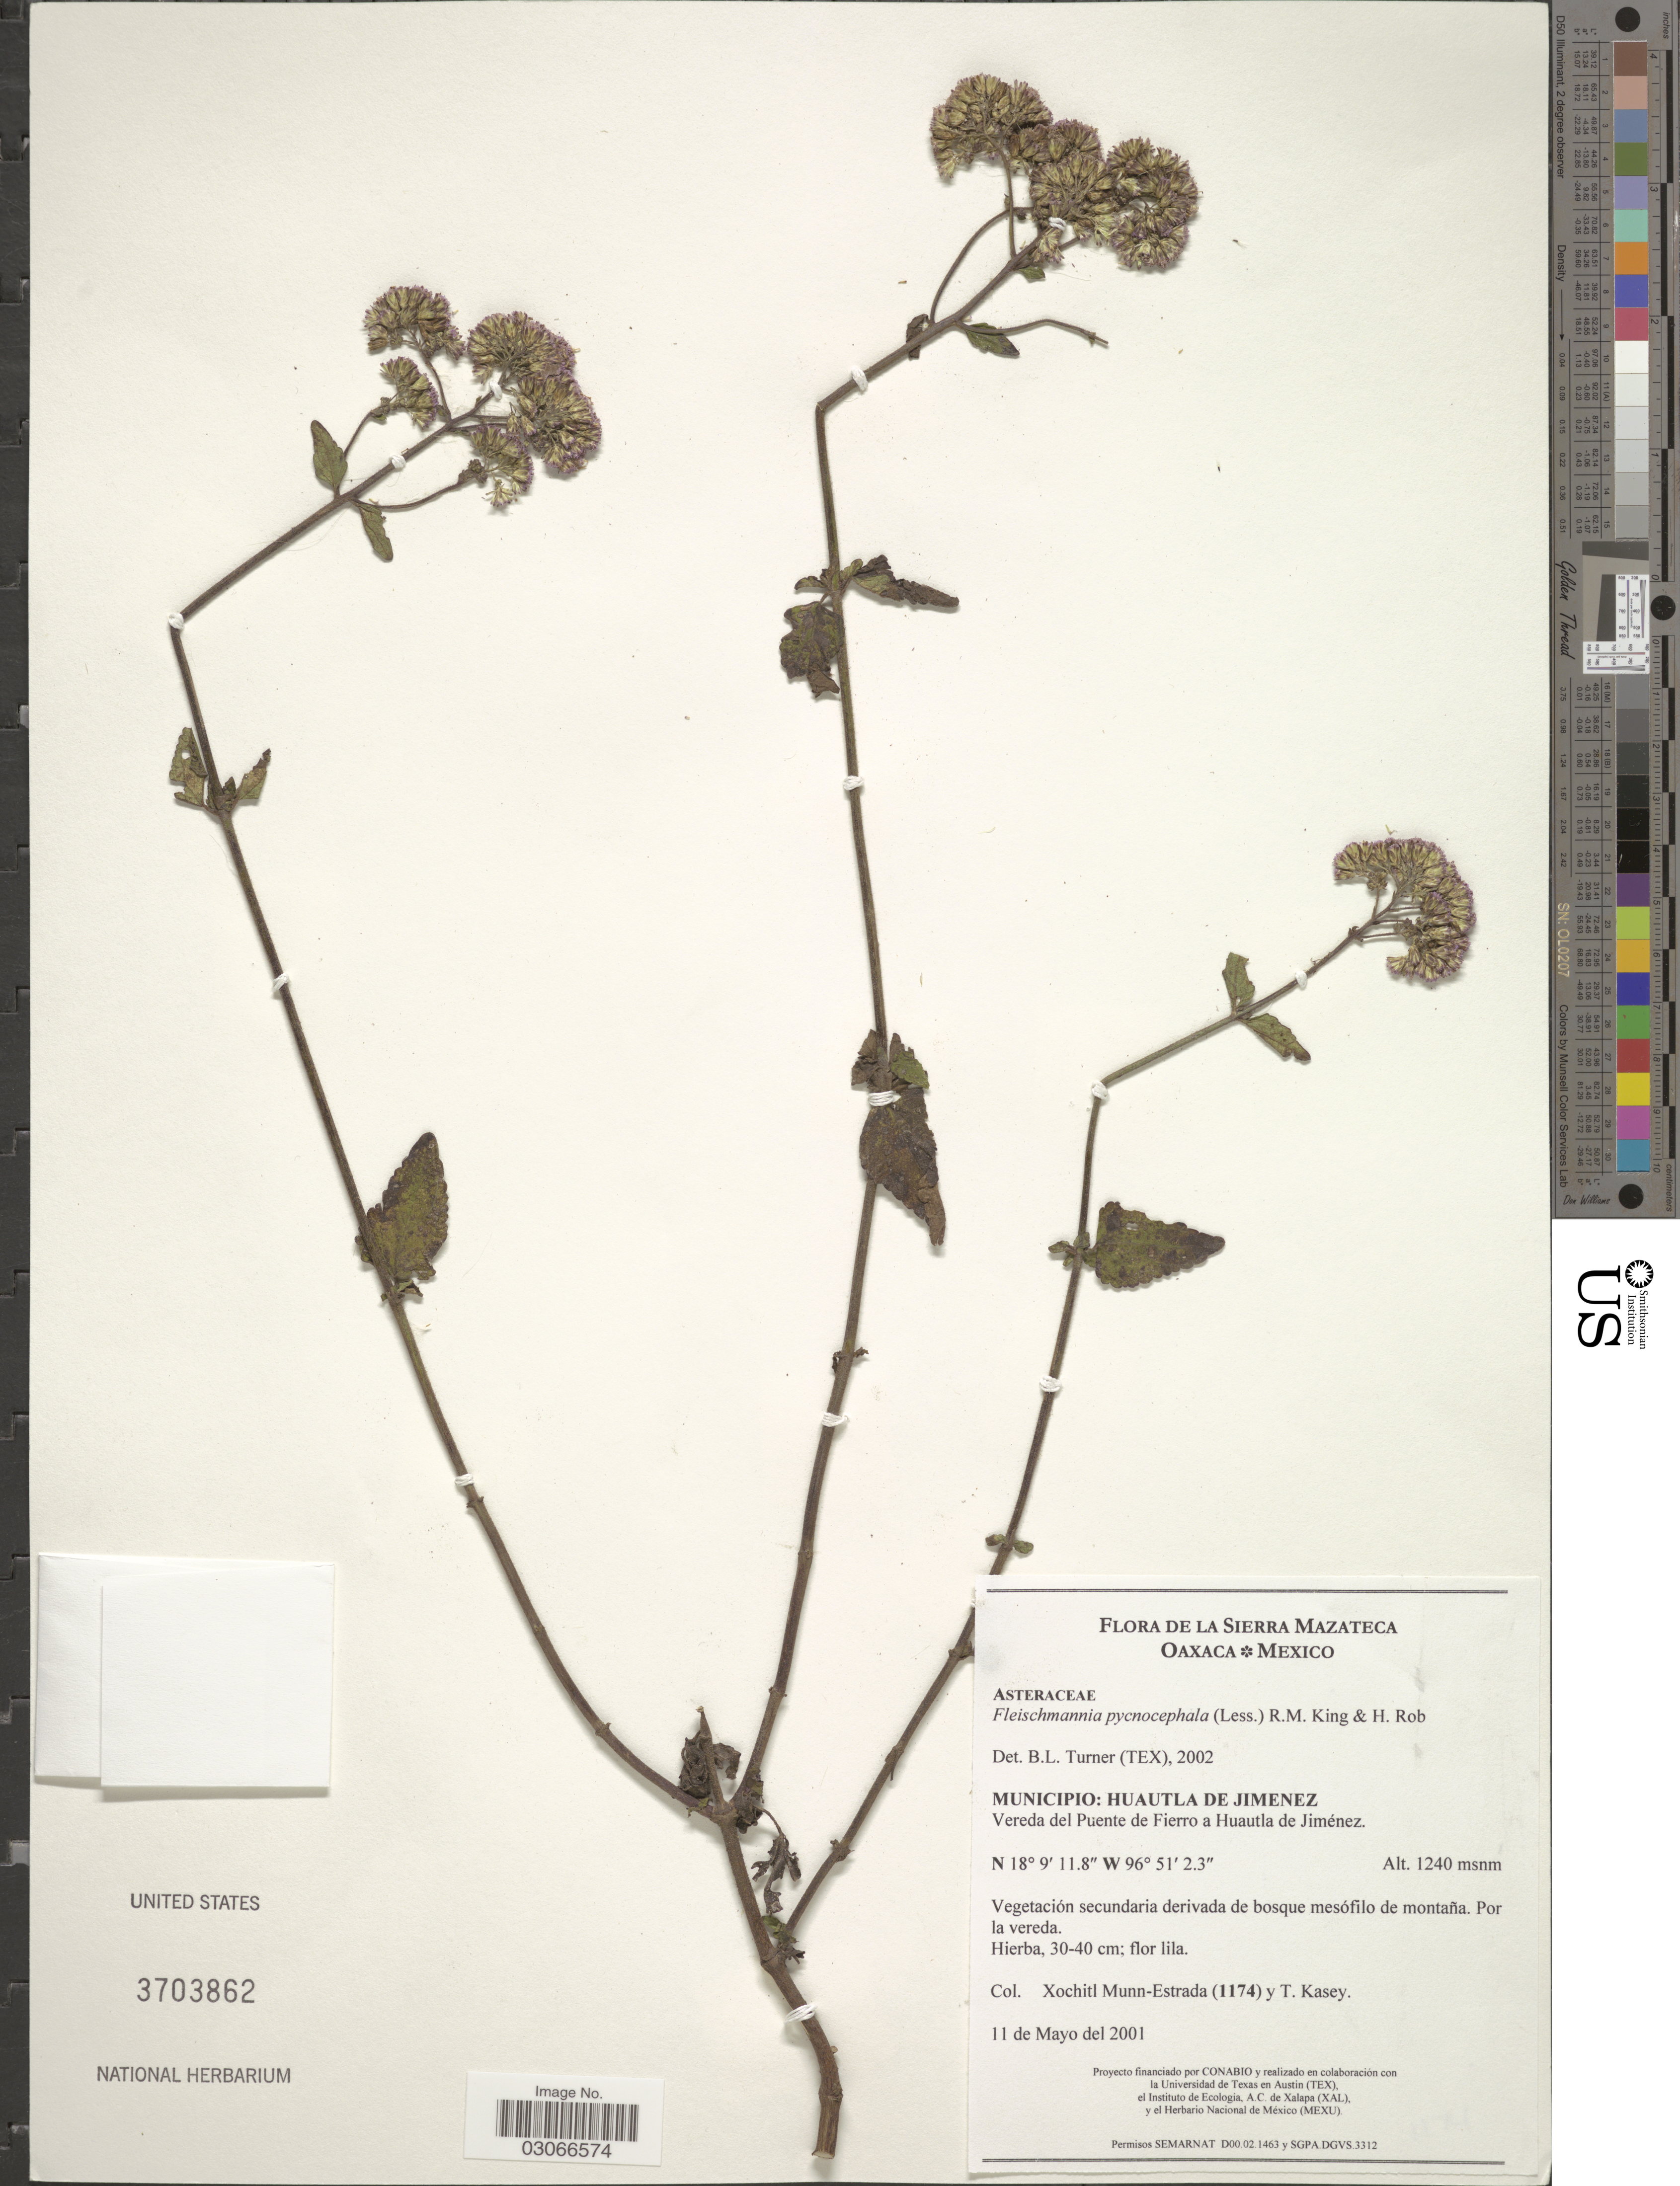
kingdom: Plantae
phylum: Tracheophyta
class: Magnoliopsida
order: Asterales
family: Asteraceae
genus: Fleischmannia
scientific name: Fleischmannia pycnocephala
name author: (Less.) R.M. King & H. Rob.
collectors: X. Munn-Estrada & T. Kasey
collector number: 1174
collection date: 2001-05-11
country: Mexico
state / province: Oaxaca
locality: De La Sierra Mazateca. Municipio: Huautla De Jimenez, Vereda del Puente de Fierro a Huautla de Jiménez.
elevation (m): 1240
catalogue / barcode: US 3703862